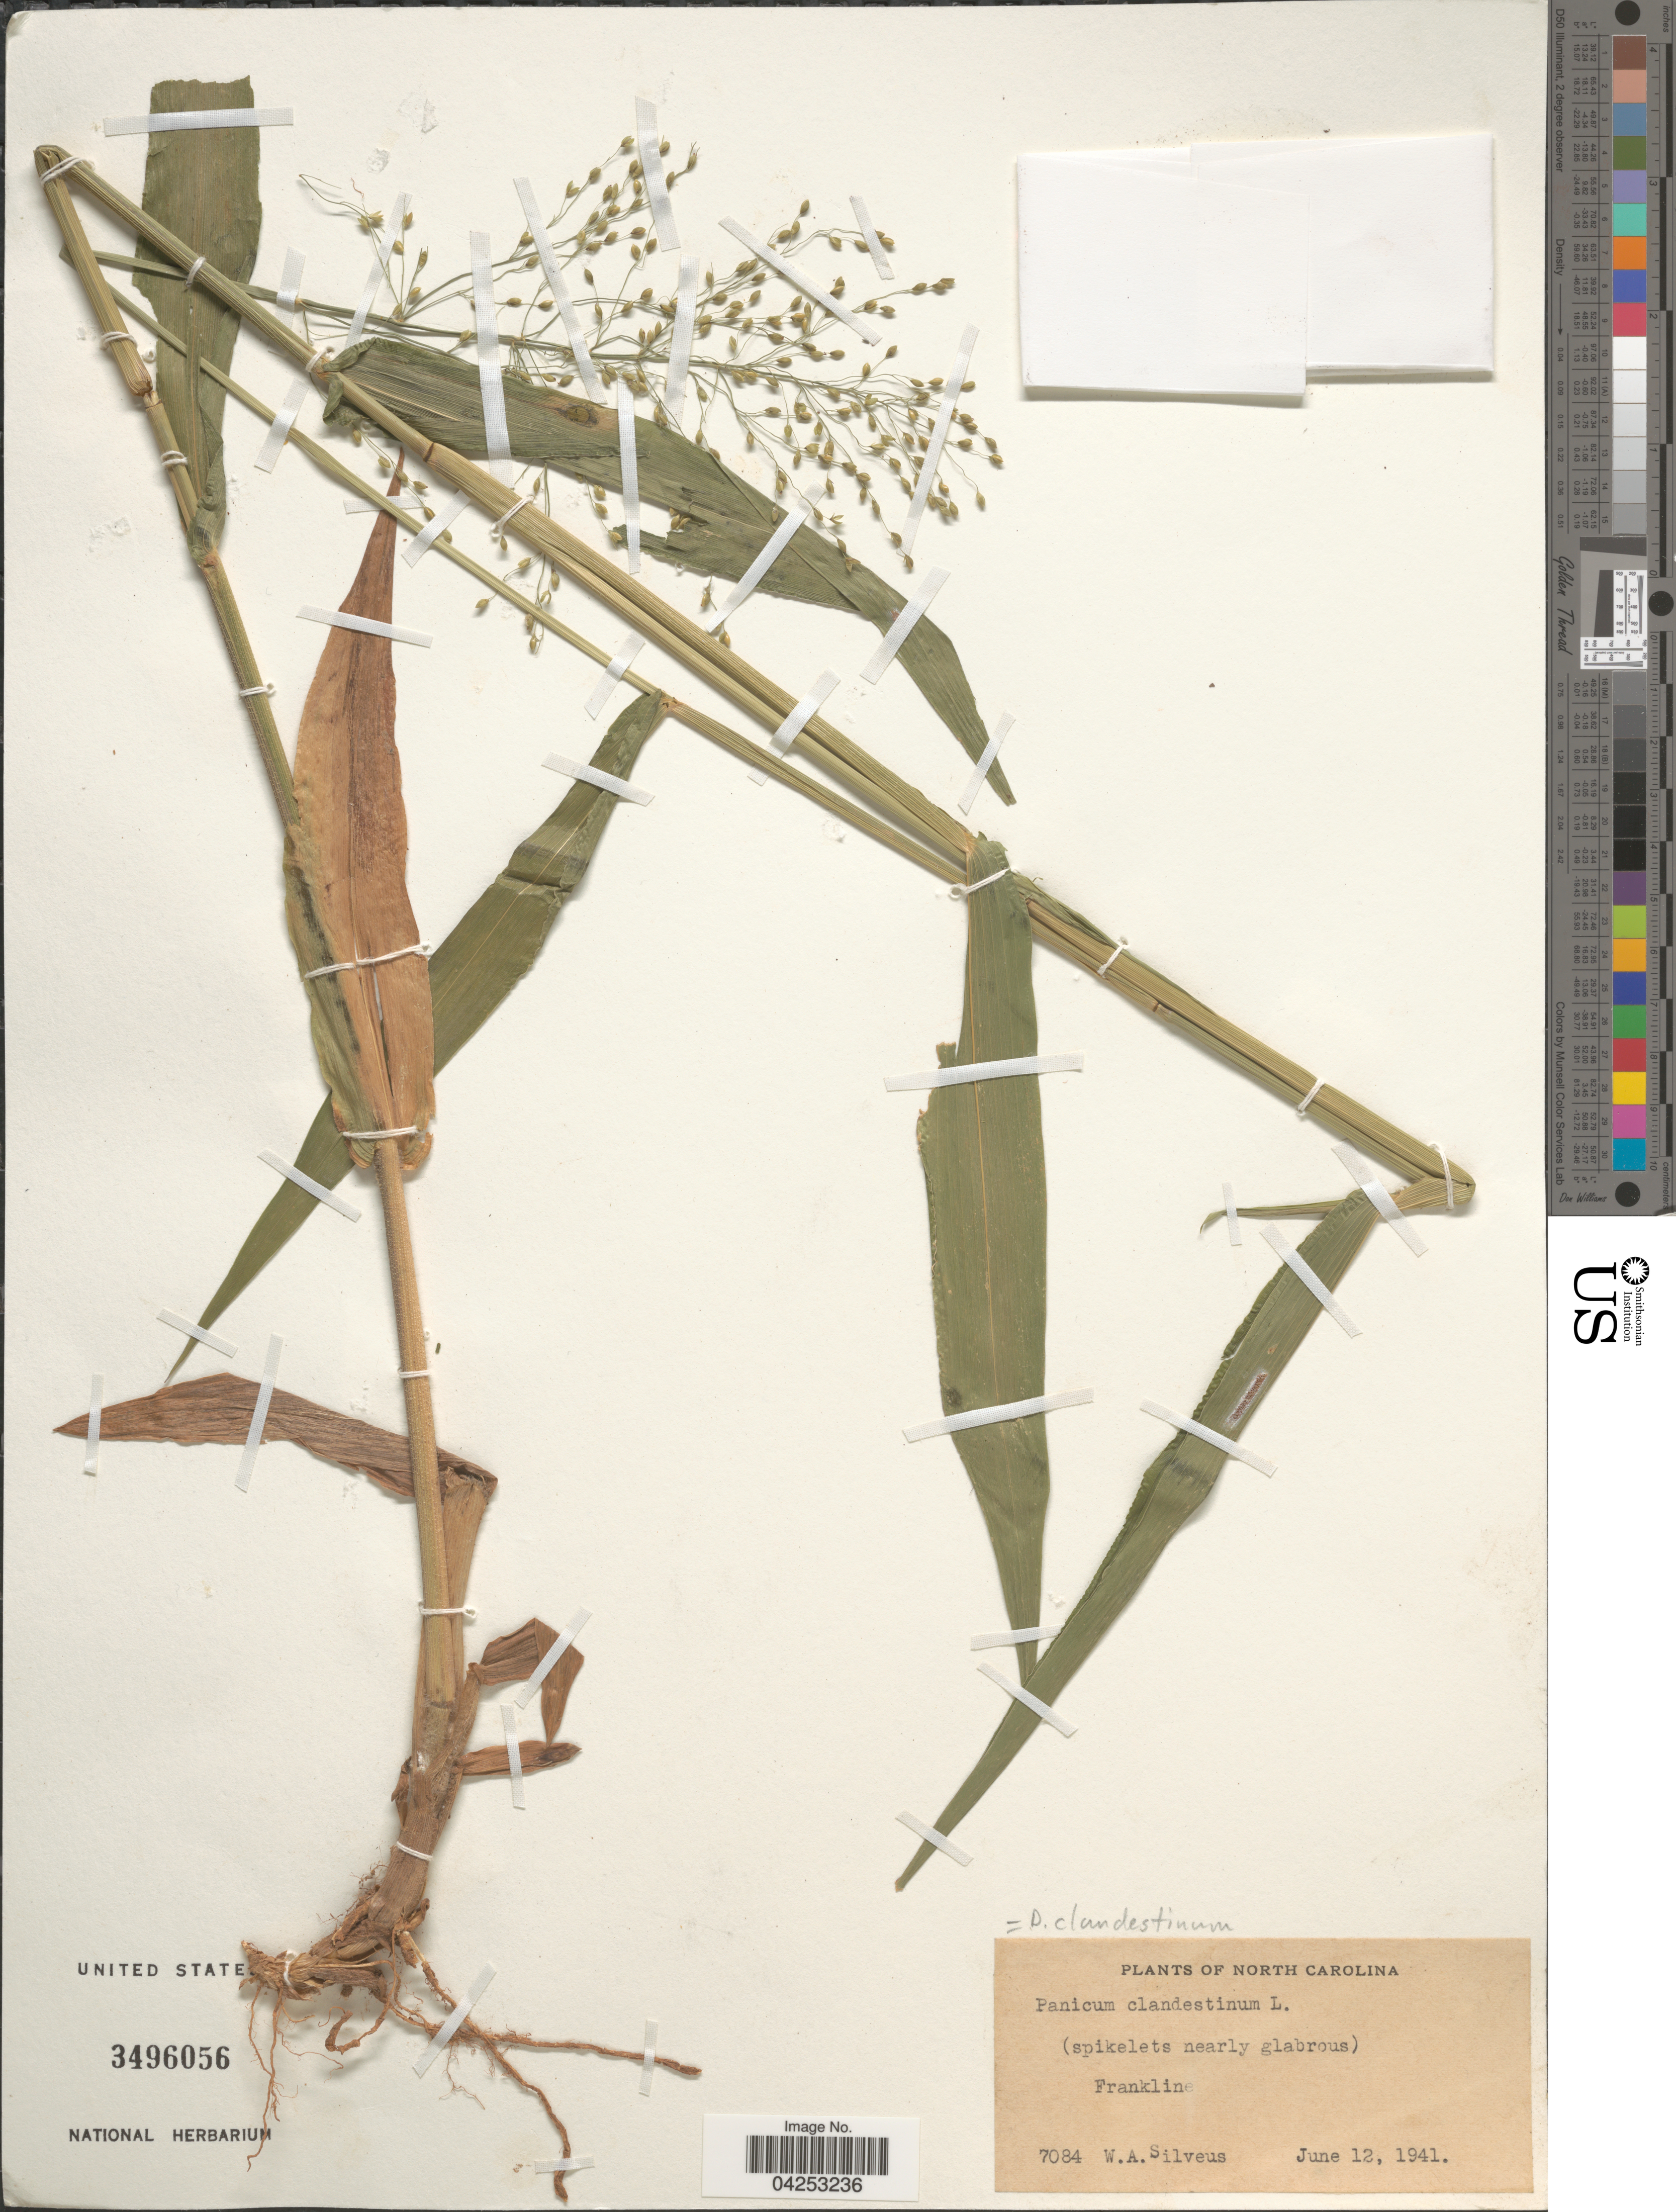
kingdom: Plantae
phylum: Tracheophyta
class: Liliopsida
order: Poales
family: Poaceae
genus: Dichanthelium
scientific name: Dichanthelium clandestinum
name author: (L.) Gould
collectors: W. Silveus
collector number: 7084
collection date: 1941-06-12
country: United States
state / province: North Carolina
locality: Franklin.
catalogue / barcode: US 3496056